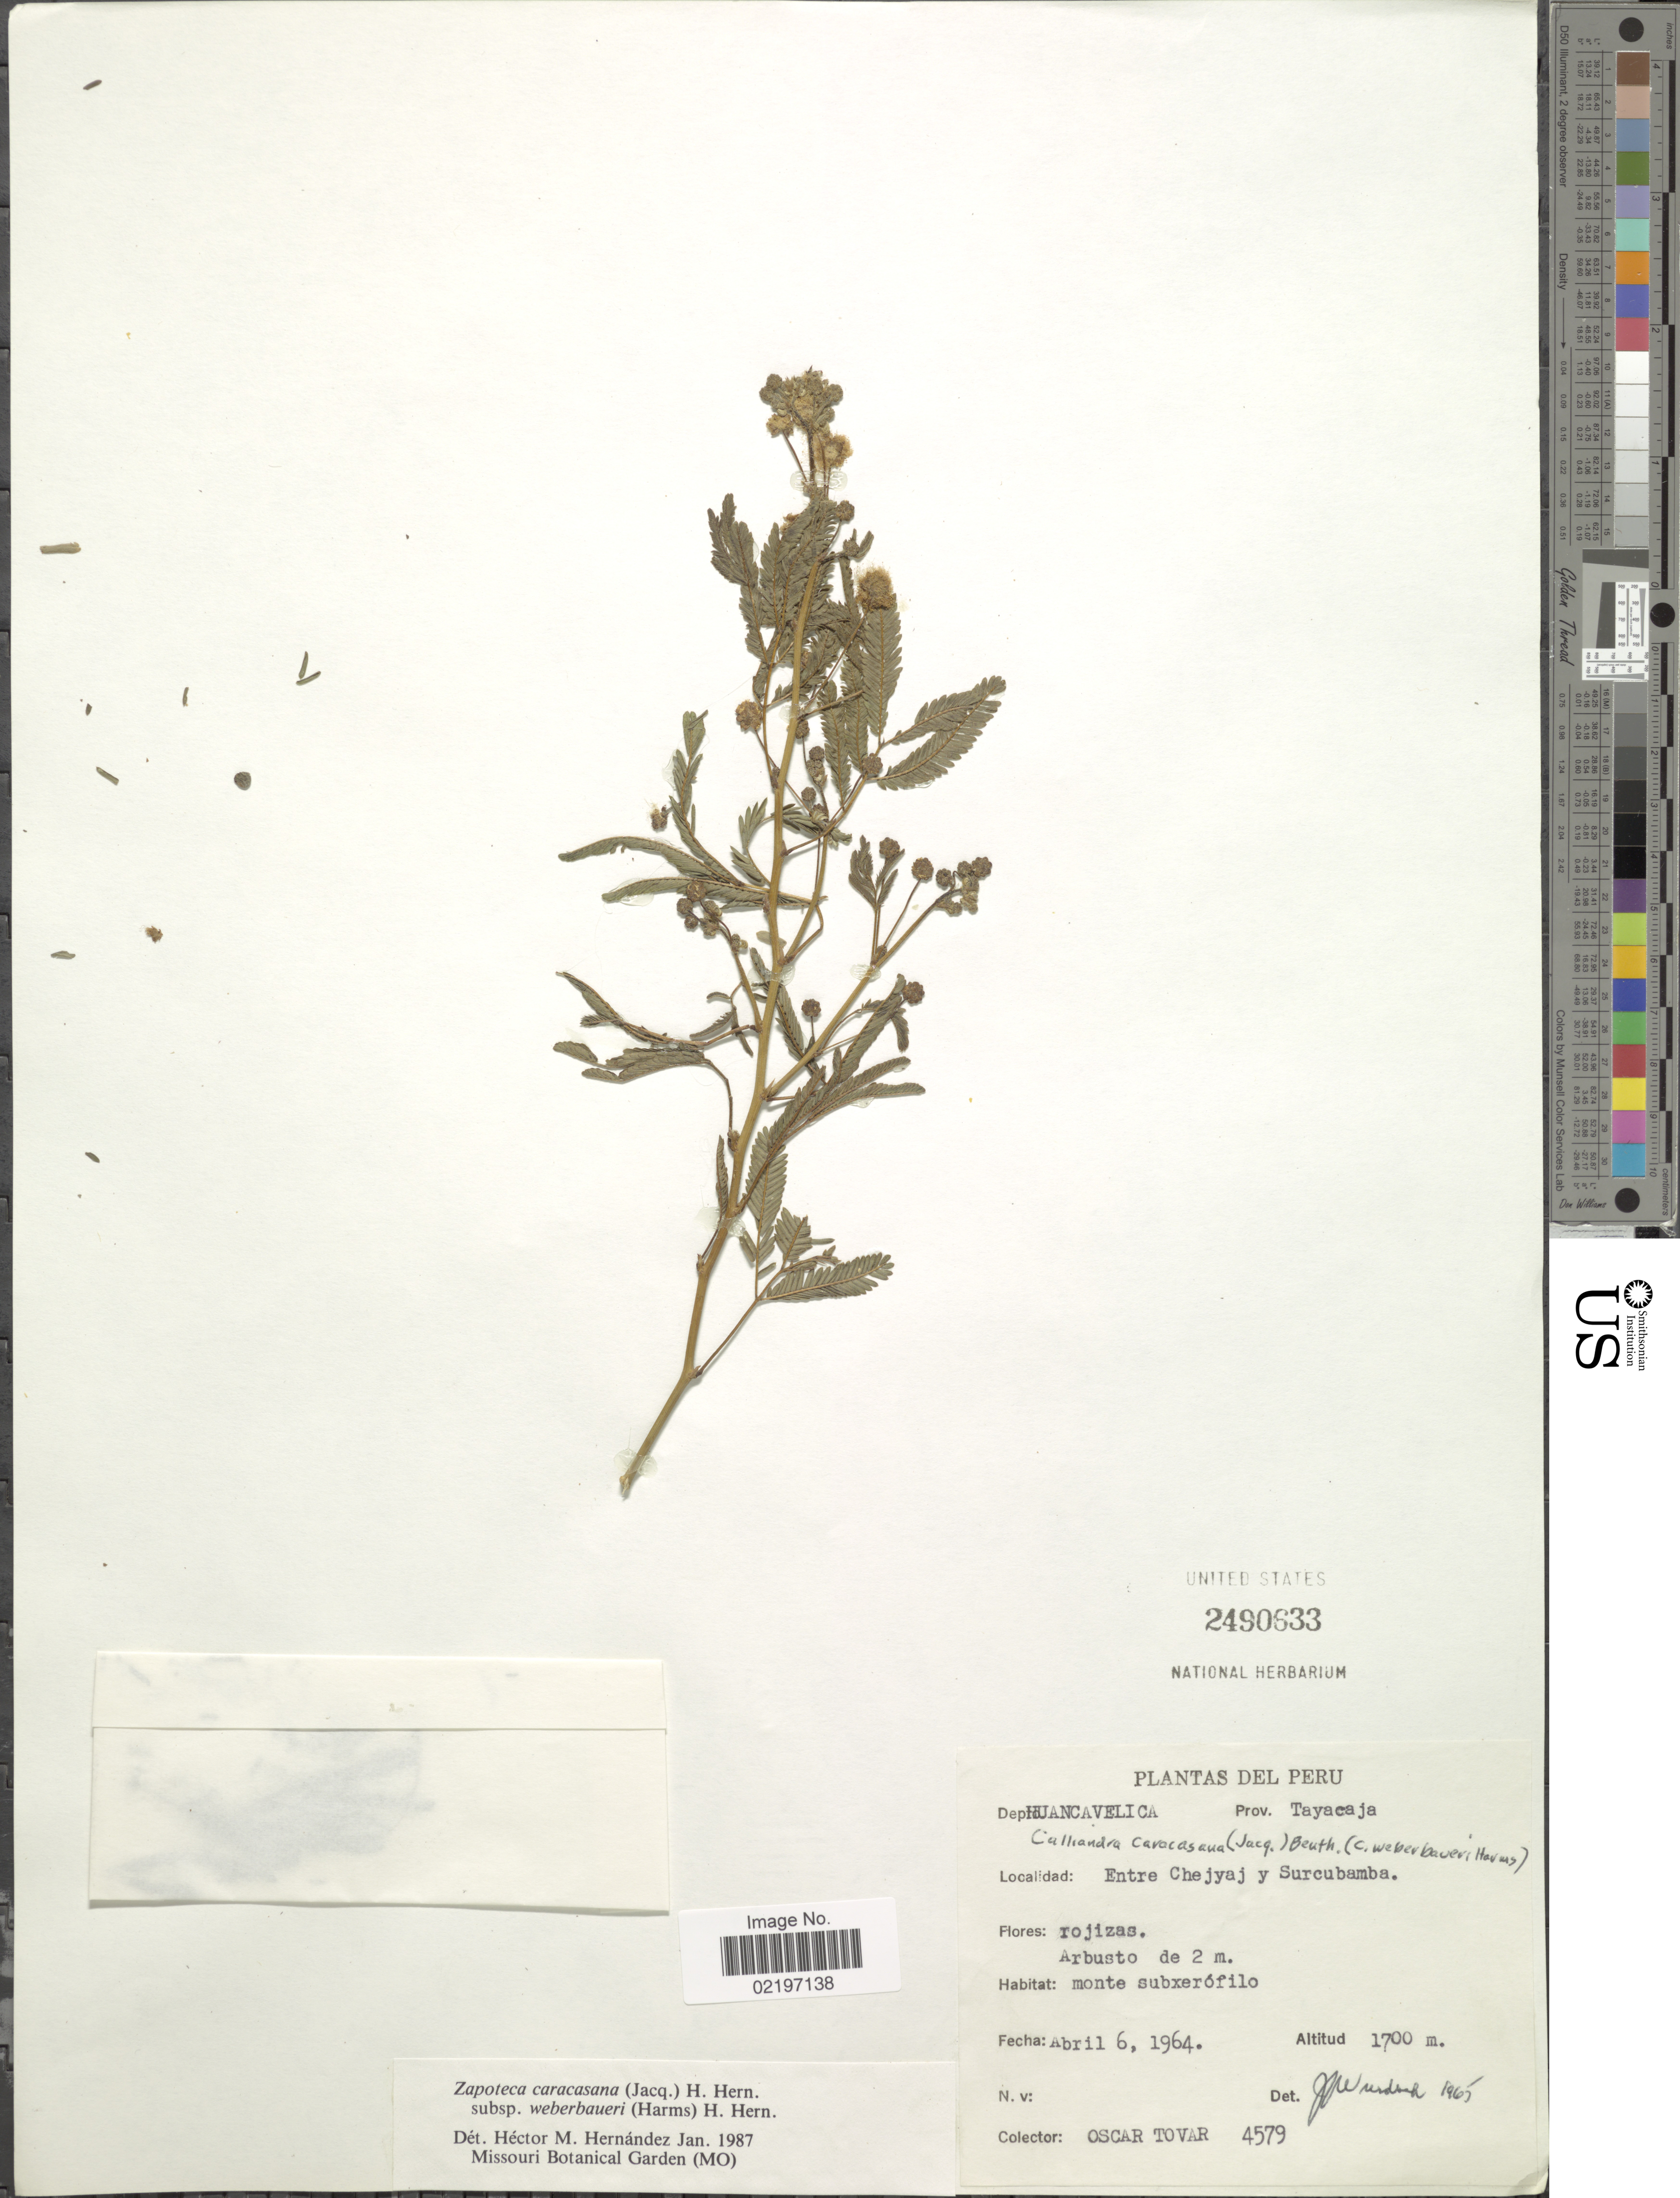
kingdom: Plantae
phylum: Tracheophyta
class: Magnoliopsida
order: Fabales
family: Fabaceae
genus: Zapoteca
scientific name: Zapoteca caracasana subsp. weberbaueri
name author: (Harms) H.M. Hern.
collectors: O. Tovar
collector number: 4579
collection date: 1964-04-06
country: Peru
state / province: Huancavelica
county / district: Tayacaja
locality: Prov. Tayacaja. Entre Chejyaj y Surcubamba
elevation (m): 1700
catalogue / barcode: US 2490633